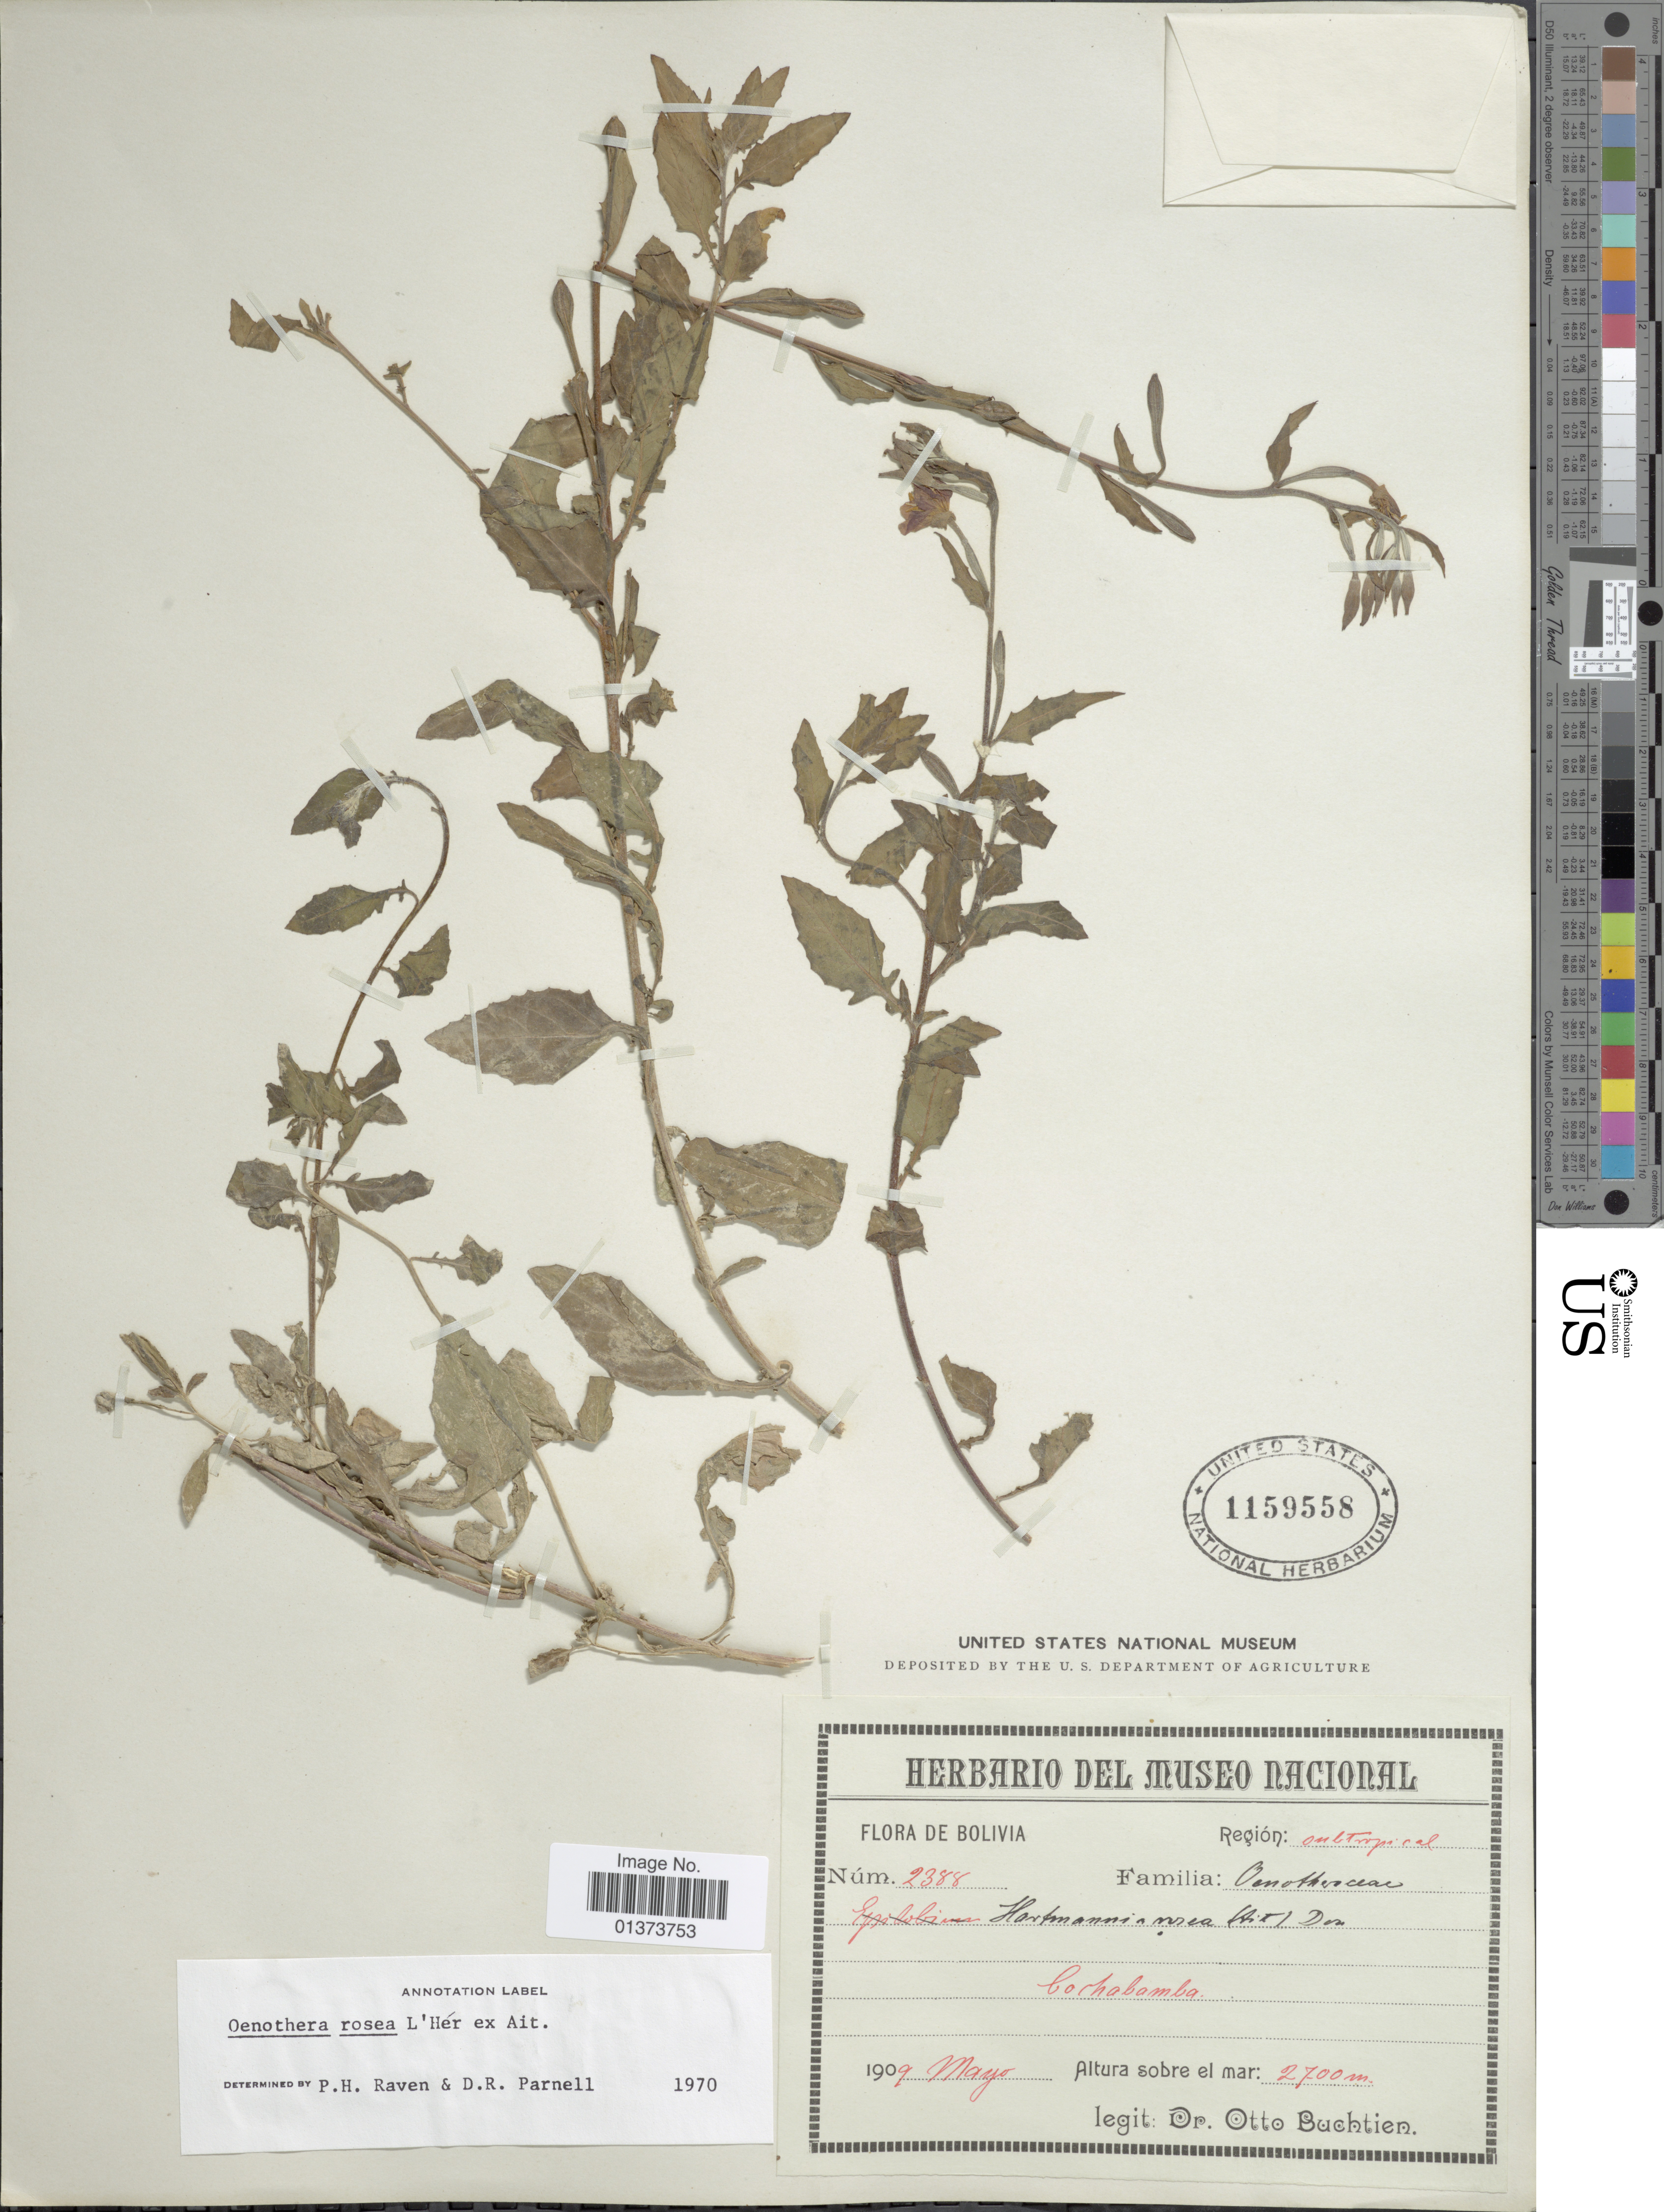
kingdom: Plantae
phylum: Tracheophyta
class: Magnoliopsida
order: Myrtales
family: Onagraceae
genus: Oenothera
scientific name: Oenothera rosea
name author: L'Hér. ex Aiton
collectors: O. Buchtien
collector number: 2388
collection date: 1909-05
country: Bolivia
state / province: Cochabamba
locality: Región: subtropical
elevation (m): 2700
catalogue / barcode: US 1159558